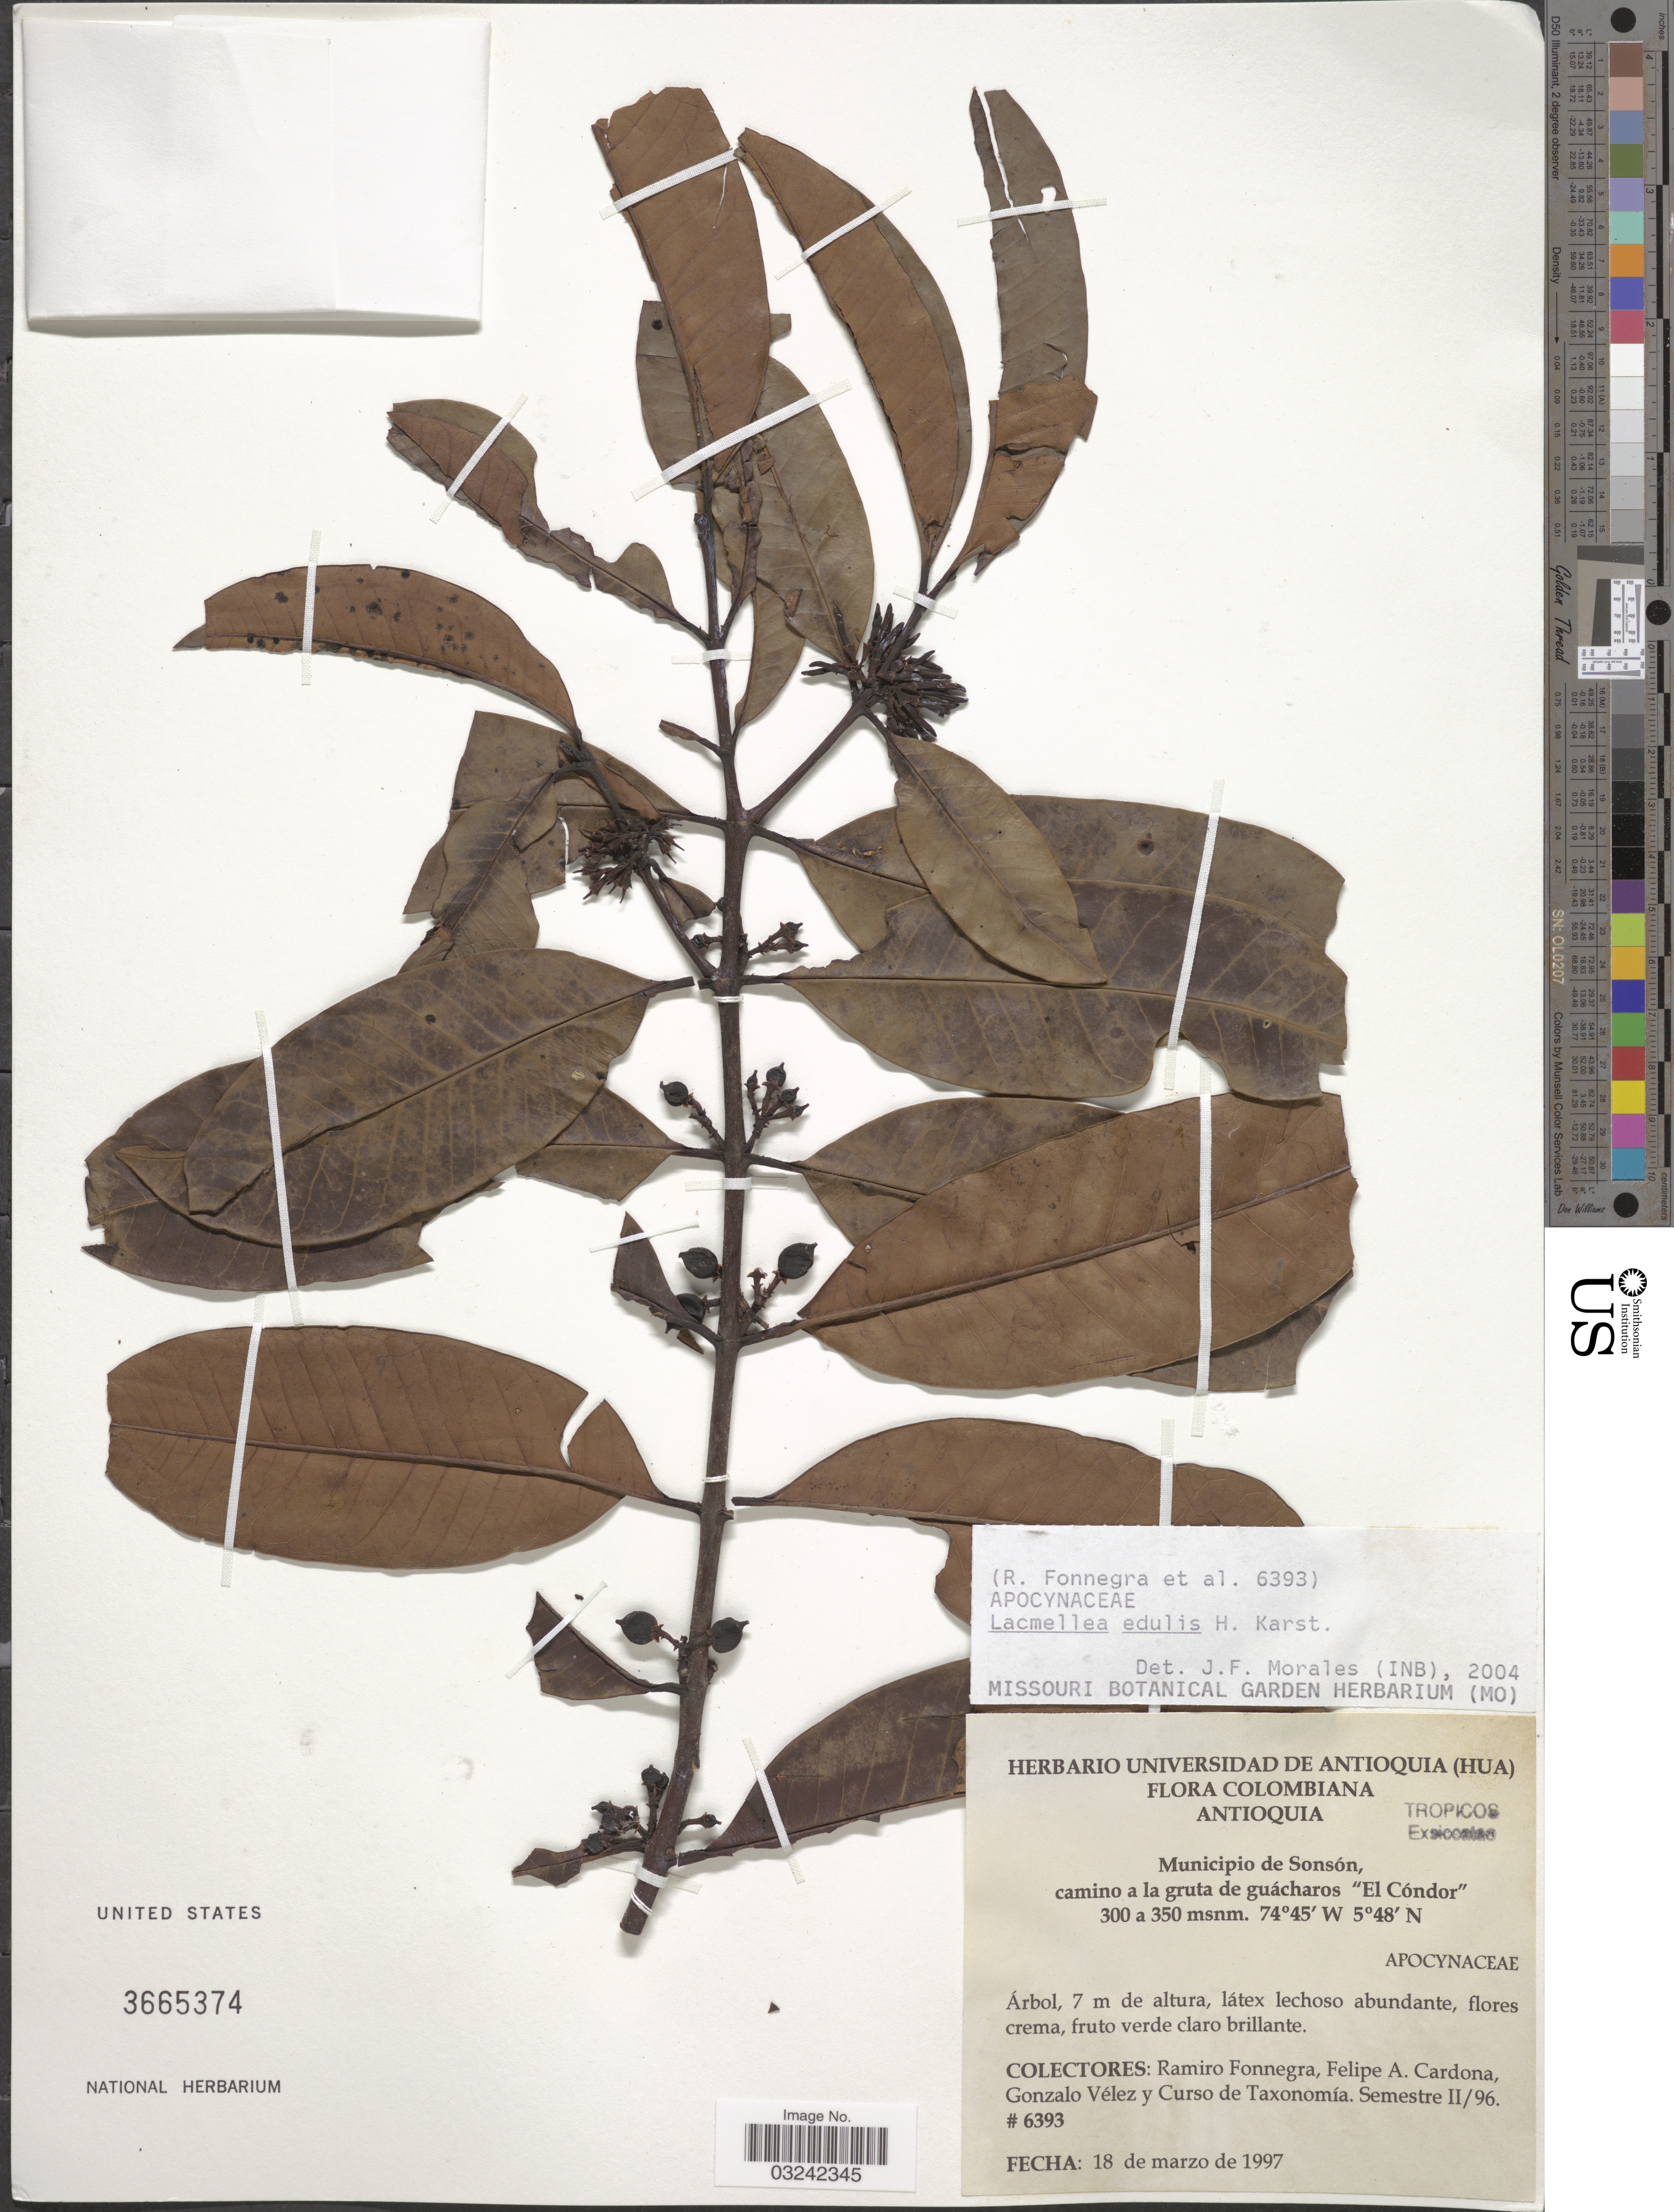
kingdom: Plantae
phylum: Tracheophyta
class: Magnoliopsida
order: Gentianales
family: Apocynaceae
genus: Lacmellea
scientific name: Lacmellea edulis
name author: H. Karst.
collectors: R. Fonnegra G., F. Cardona, G. Velez & Curso de Taxonomia. Semestre II/96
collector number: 6393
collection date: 1997-03-18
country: Colombia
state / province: Antioquia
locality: Municipio de Sonsón, camino a la gruta de guácharos "El Condor".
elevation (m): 300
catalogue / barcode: US 3665374